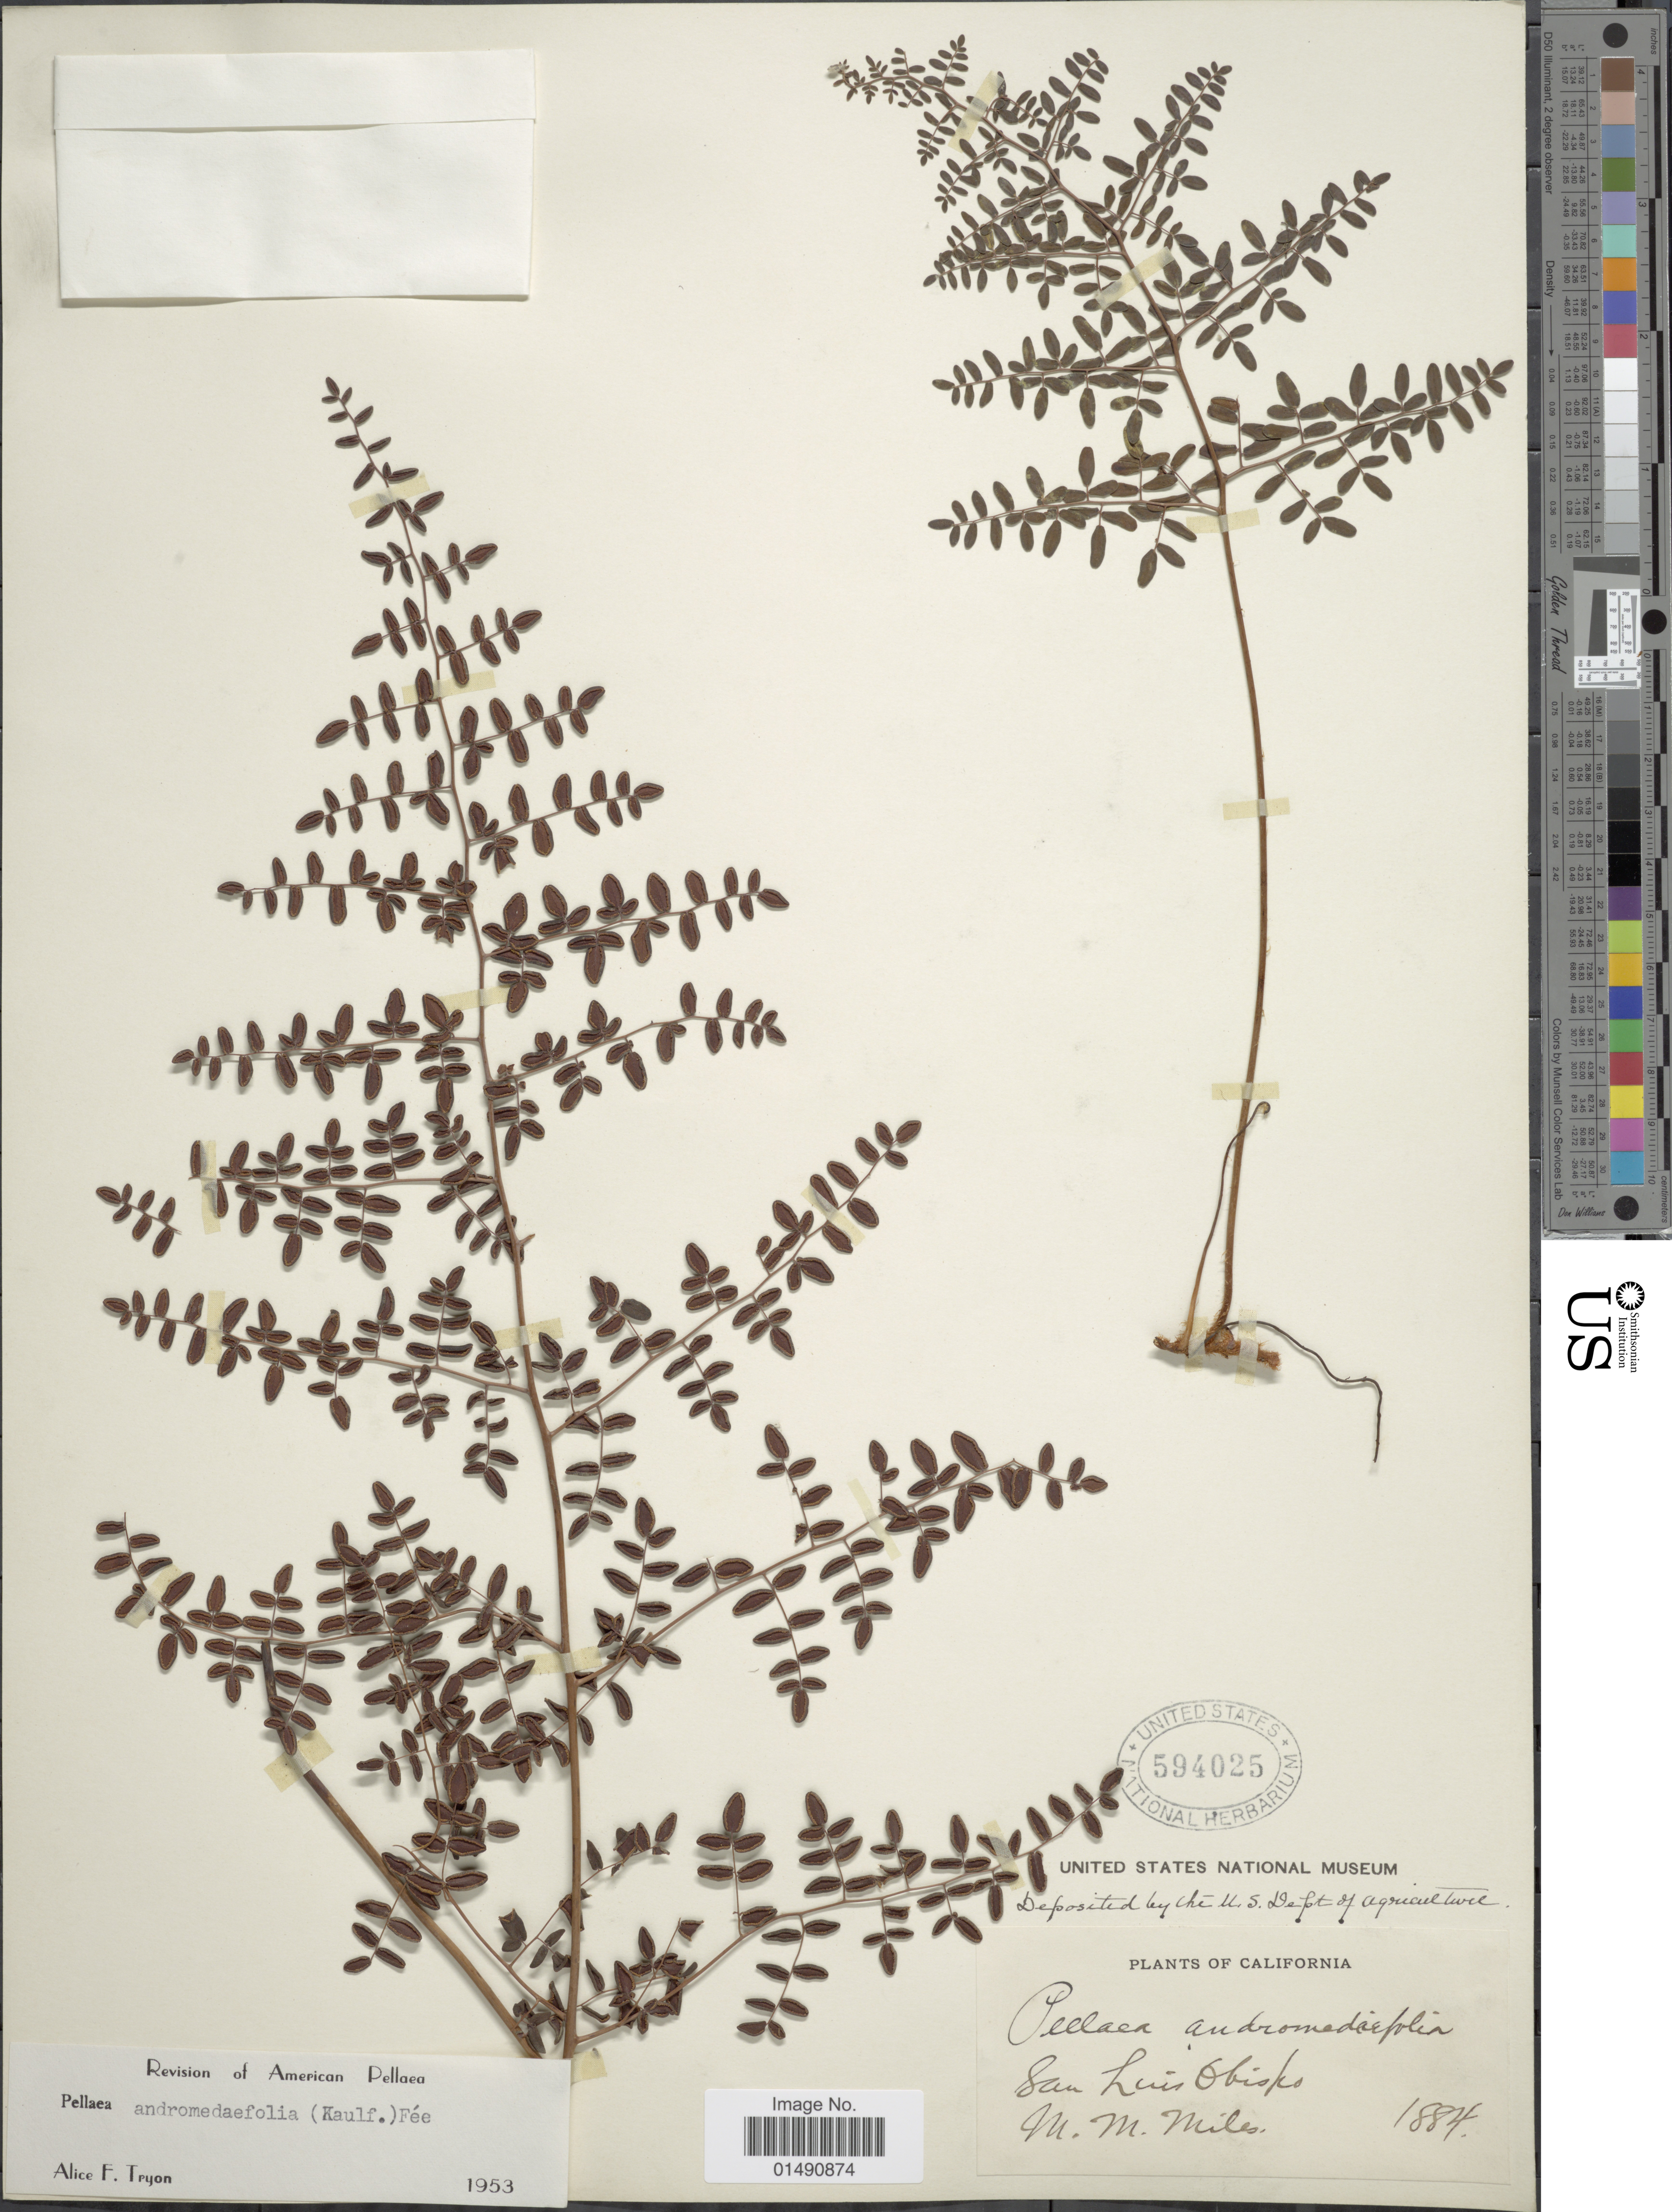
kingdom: Plantae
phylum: Tracheophyta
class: Polypodiopsida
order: Polypodiales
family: Pteridaceae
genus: Pellaea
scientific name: Pellaea andromedifolia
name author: (Kaulf.) Fée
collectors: M. Miles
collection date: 1884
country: United States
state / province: California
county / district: San Luis Obispo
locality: San Luis Obispo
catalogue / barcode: US 594025